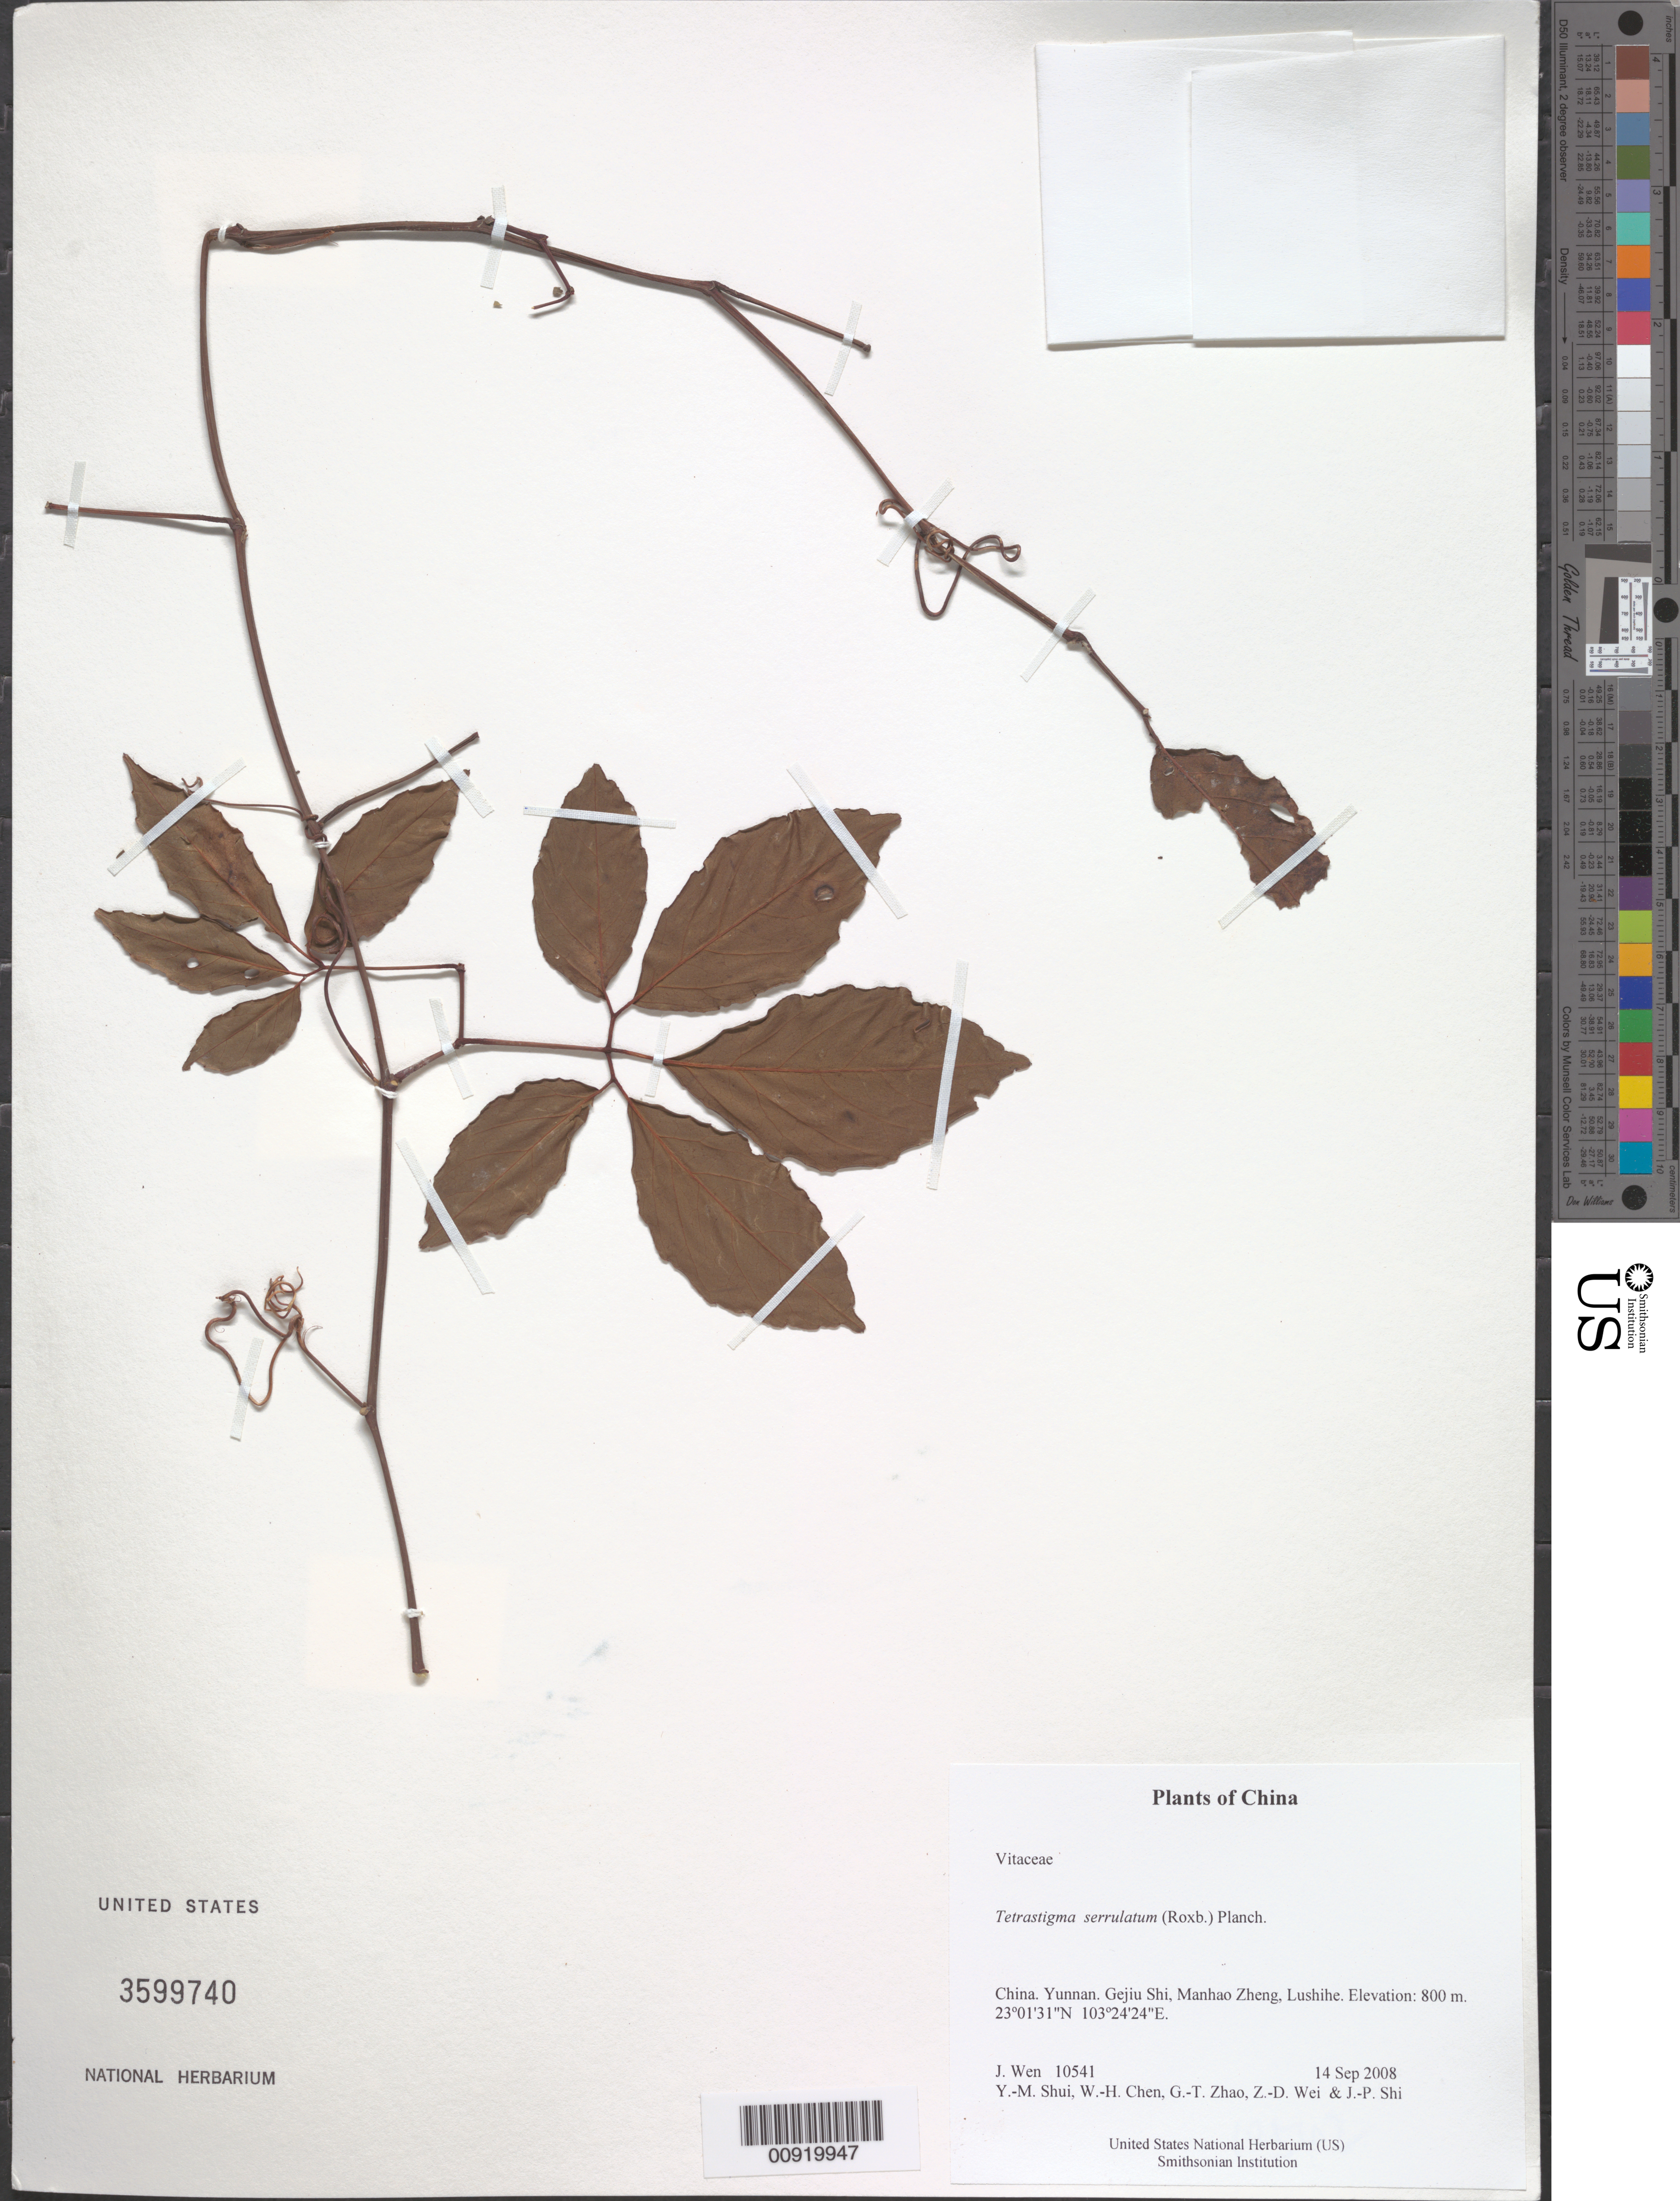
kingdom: Plantae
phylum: Tracheophyta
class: Magnoliopsida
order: Vitales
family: Vitaceae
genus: Tetrastigma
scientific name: Tetrastigma serrulatum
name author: (Roxb.) Planch.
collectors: J. Wen, Y. Shui, W. Chen, G. Zhao, Z. Wei & J. Shi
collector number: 10541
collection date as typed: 14 Sep 2008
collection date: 2008-09-14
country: China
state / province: Yunnan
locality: Gejiu Shi, Manhao Zheng, Lushihe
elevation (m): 800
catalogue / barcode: US 3599740